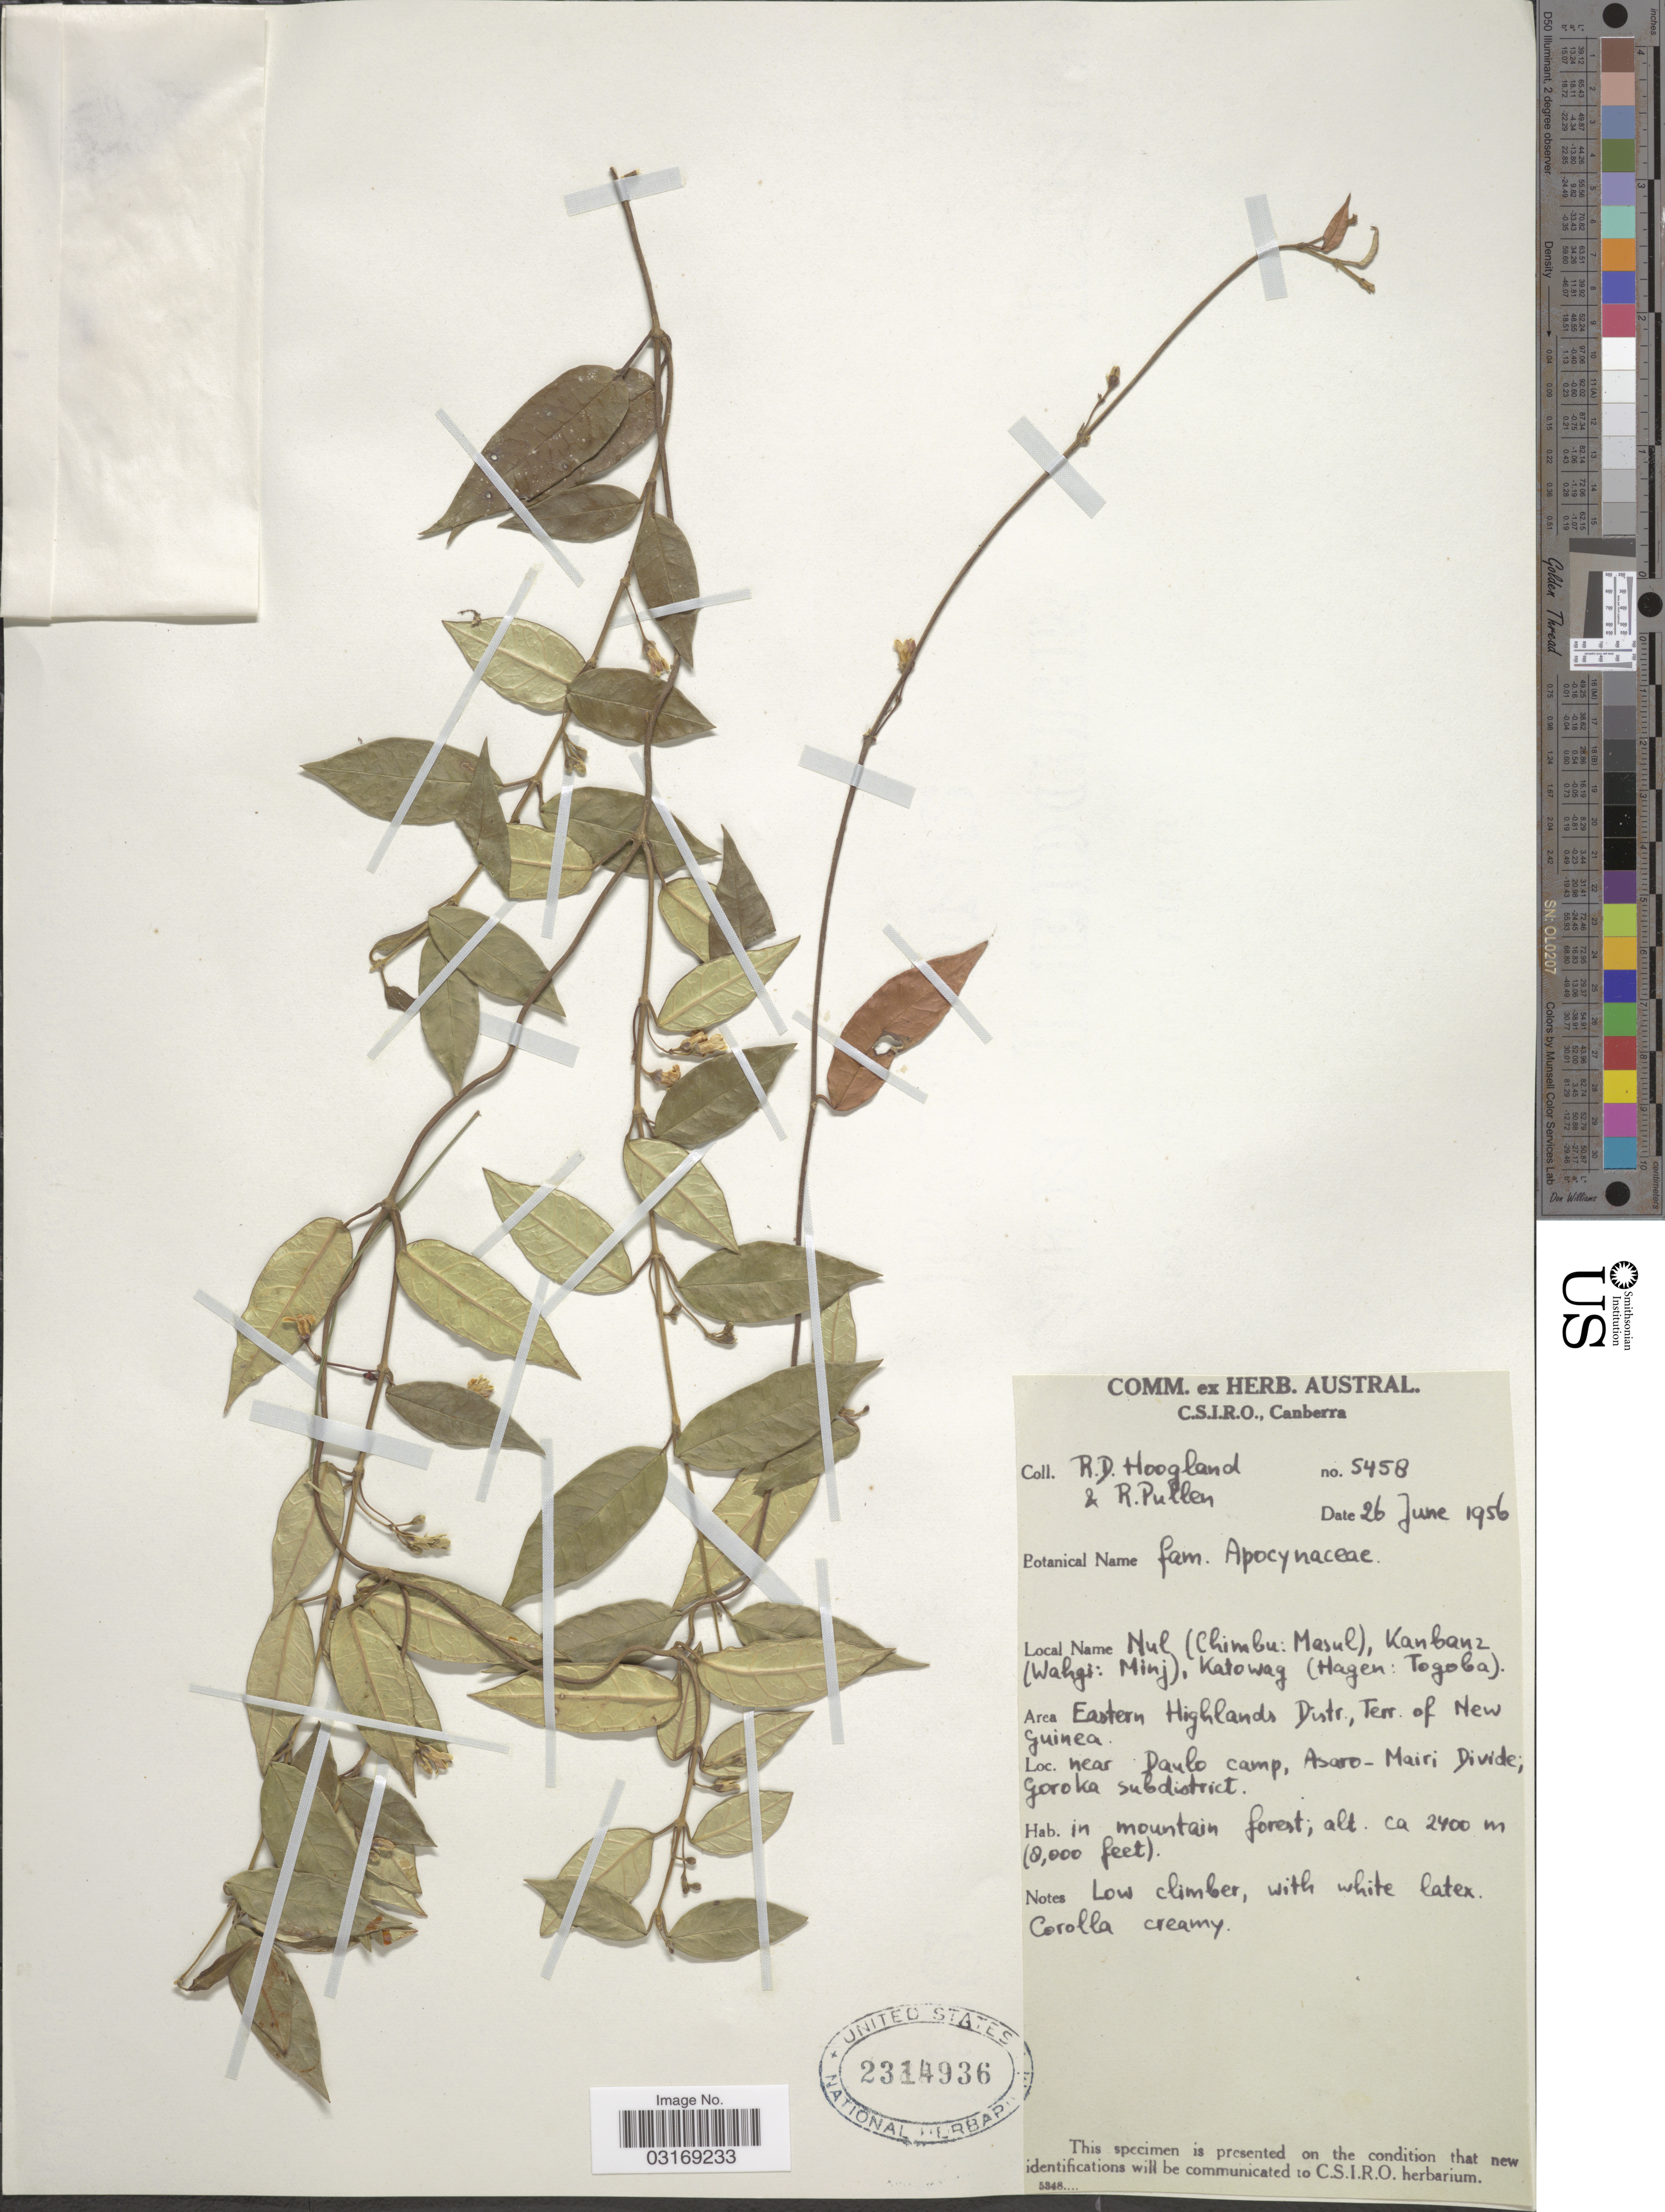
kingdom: Plantae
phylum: Tracheophyta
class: Magnoliopsida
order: Gentianales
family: Apocynaceae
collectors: R. D. Hoogland & R. Pullen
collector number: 5458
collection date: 1956-06-26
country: Papua New Guinea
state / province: Chimbu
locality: Nul (Chimbu: Masul), Kanbanz (Wahgi: Minj), Katowag (Hagen: Togoba). Area Eastern Highlands Distr., Terr. of New Guinea near Daulo camp, Asaro-Mairi Divide; Goroka Subdistrict.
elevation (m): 732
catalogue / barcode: US 2314936